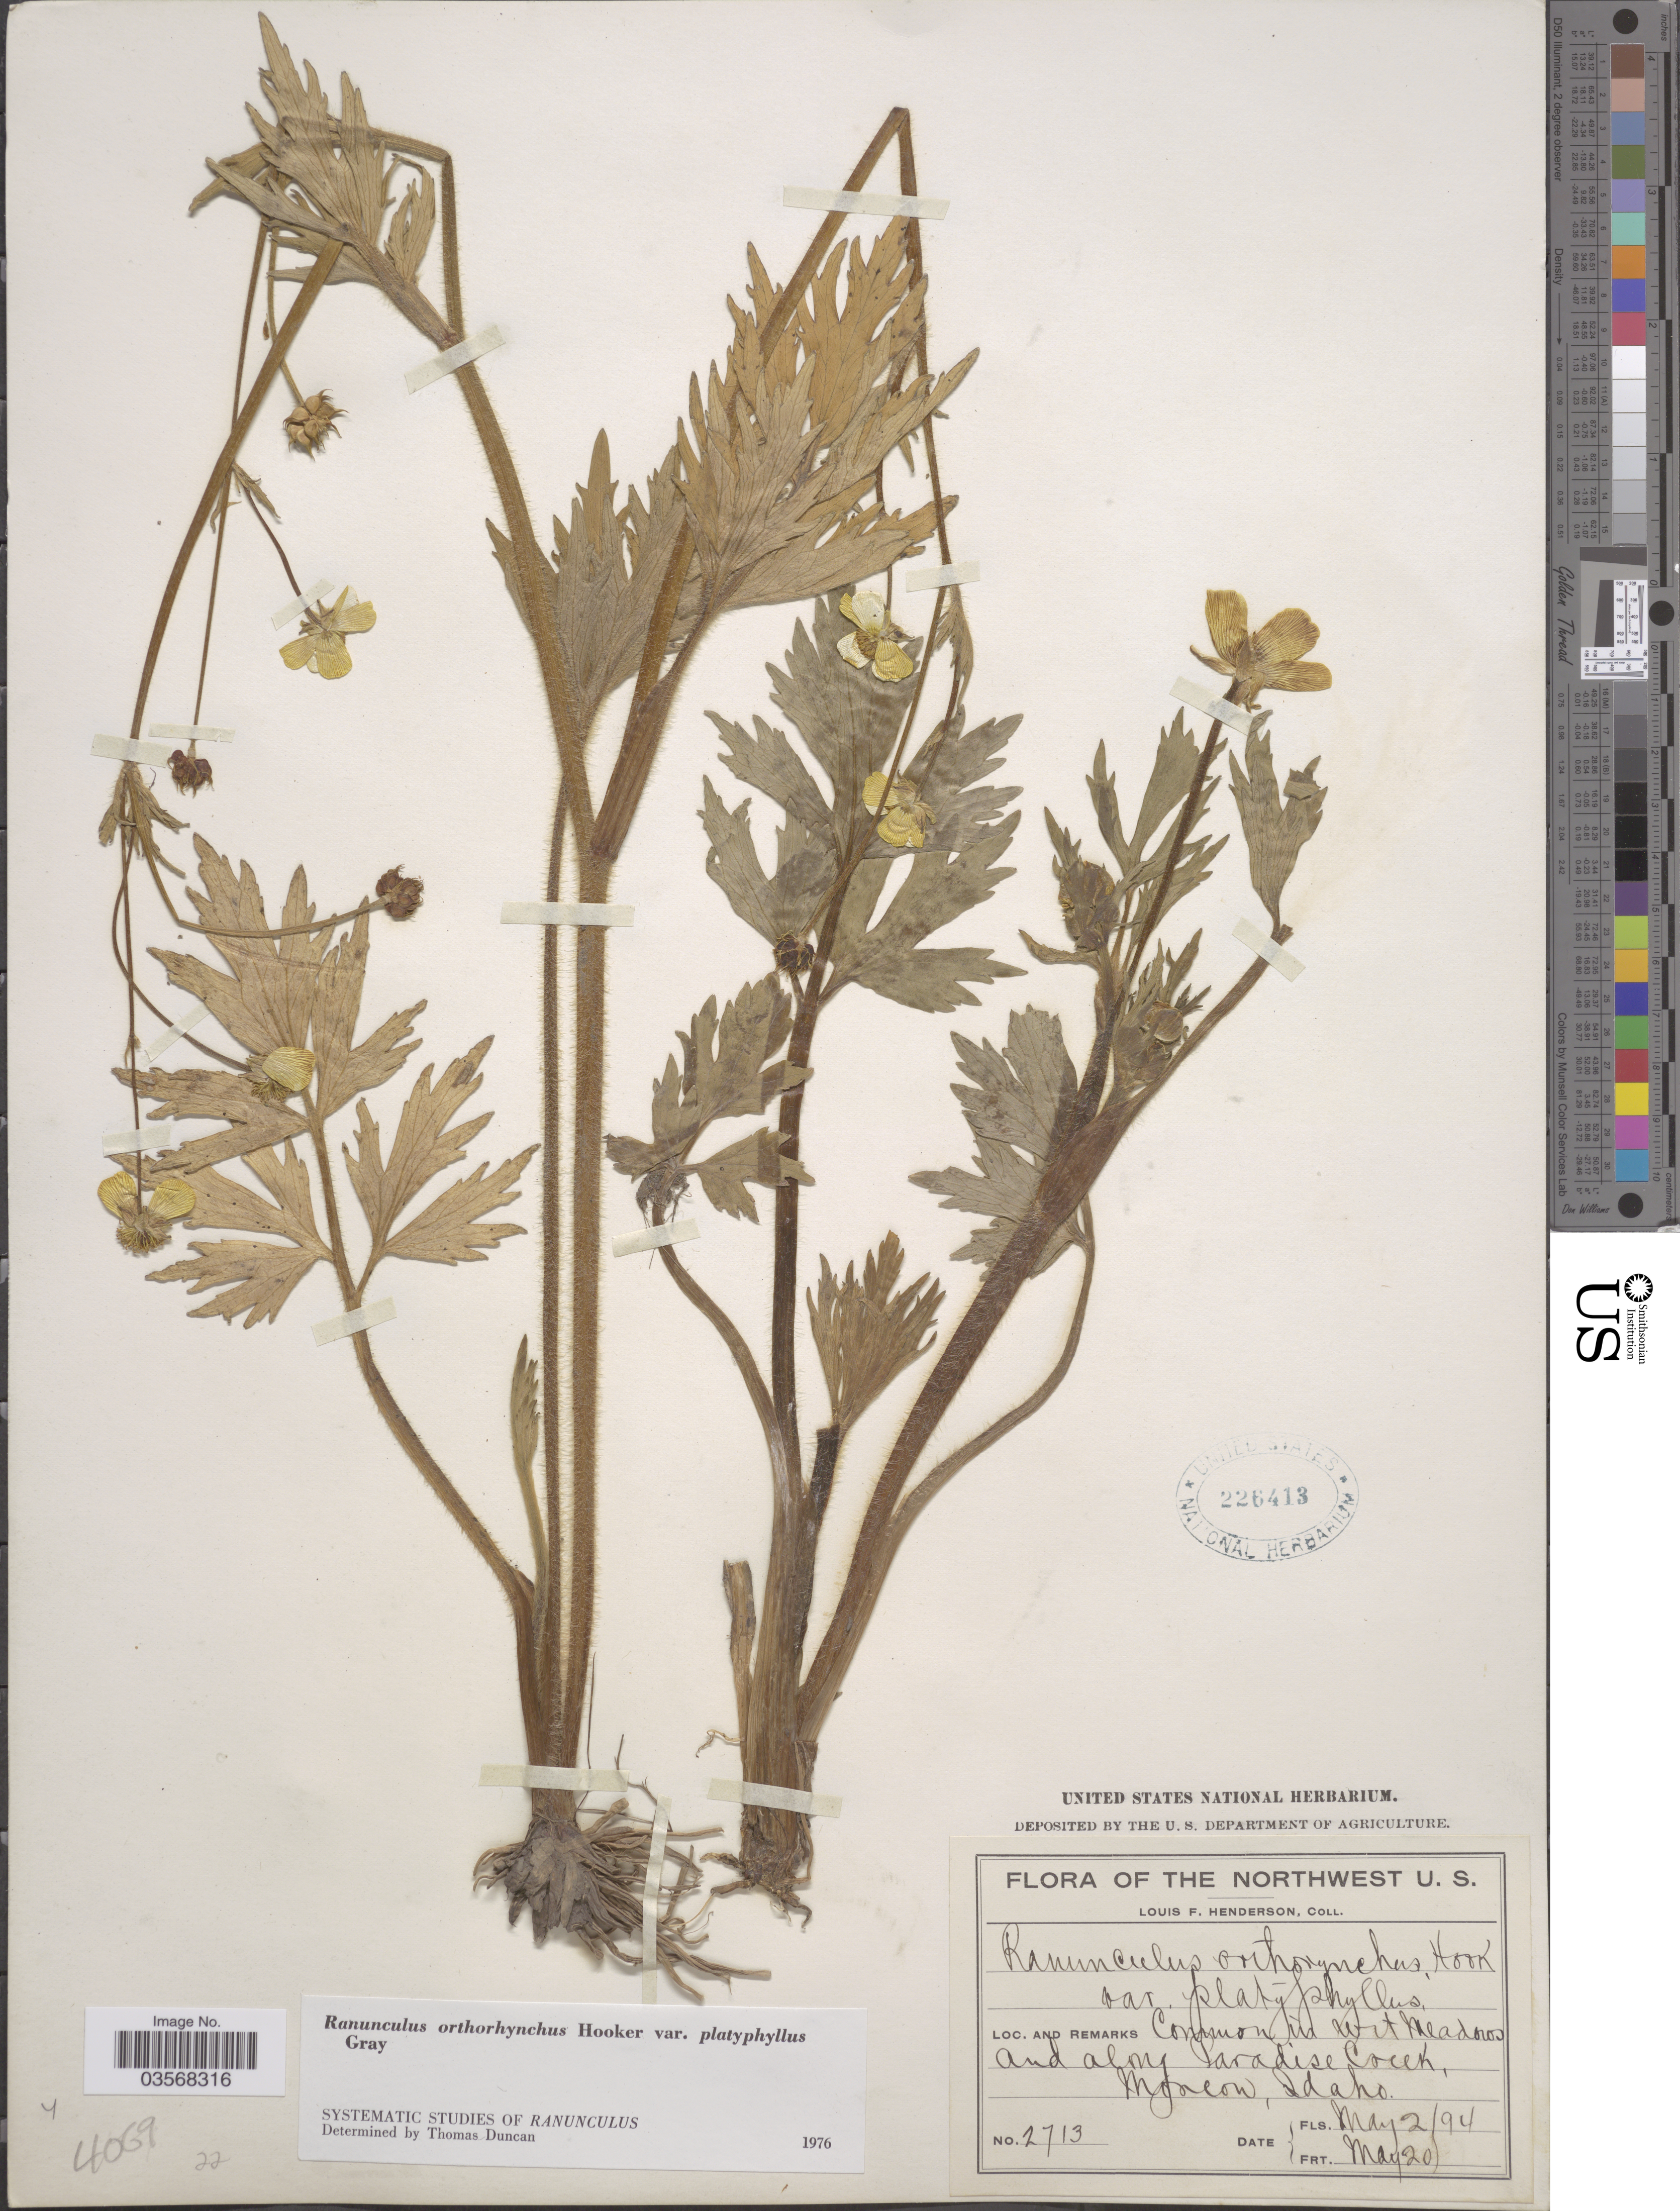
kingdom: Plantae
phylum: Tracheophyta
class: Magnoliopsida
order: Ranunculales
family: Ranunculaceae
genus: Ranunculus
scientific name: Ranunculus orthorhynchus var. platyphyllus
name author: A. Gray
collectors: L. Henderson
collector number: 2713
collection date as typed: Transcribed d/m/y: 2/5/94 to 20/5/94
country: United States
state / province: Idaho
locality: Along Paradise Creek, Moscow.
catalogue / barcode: US 226413